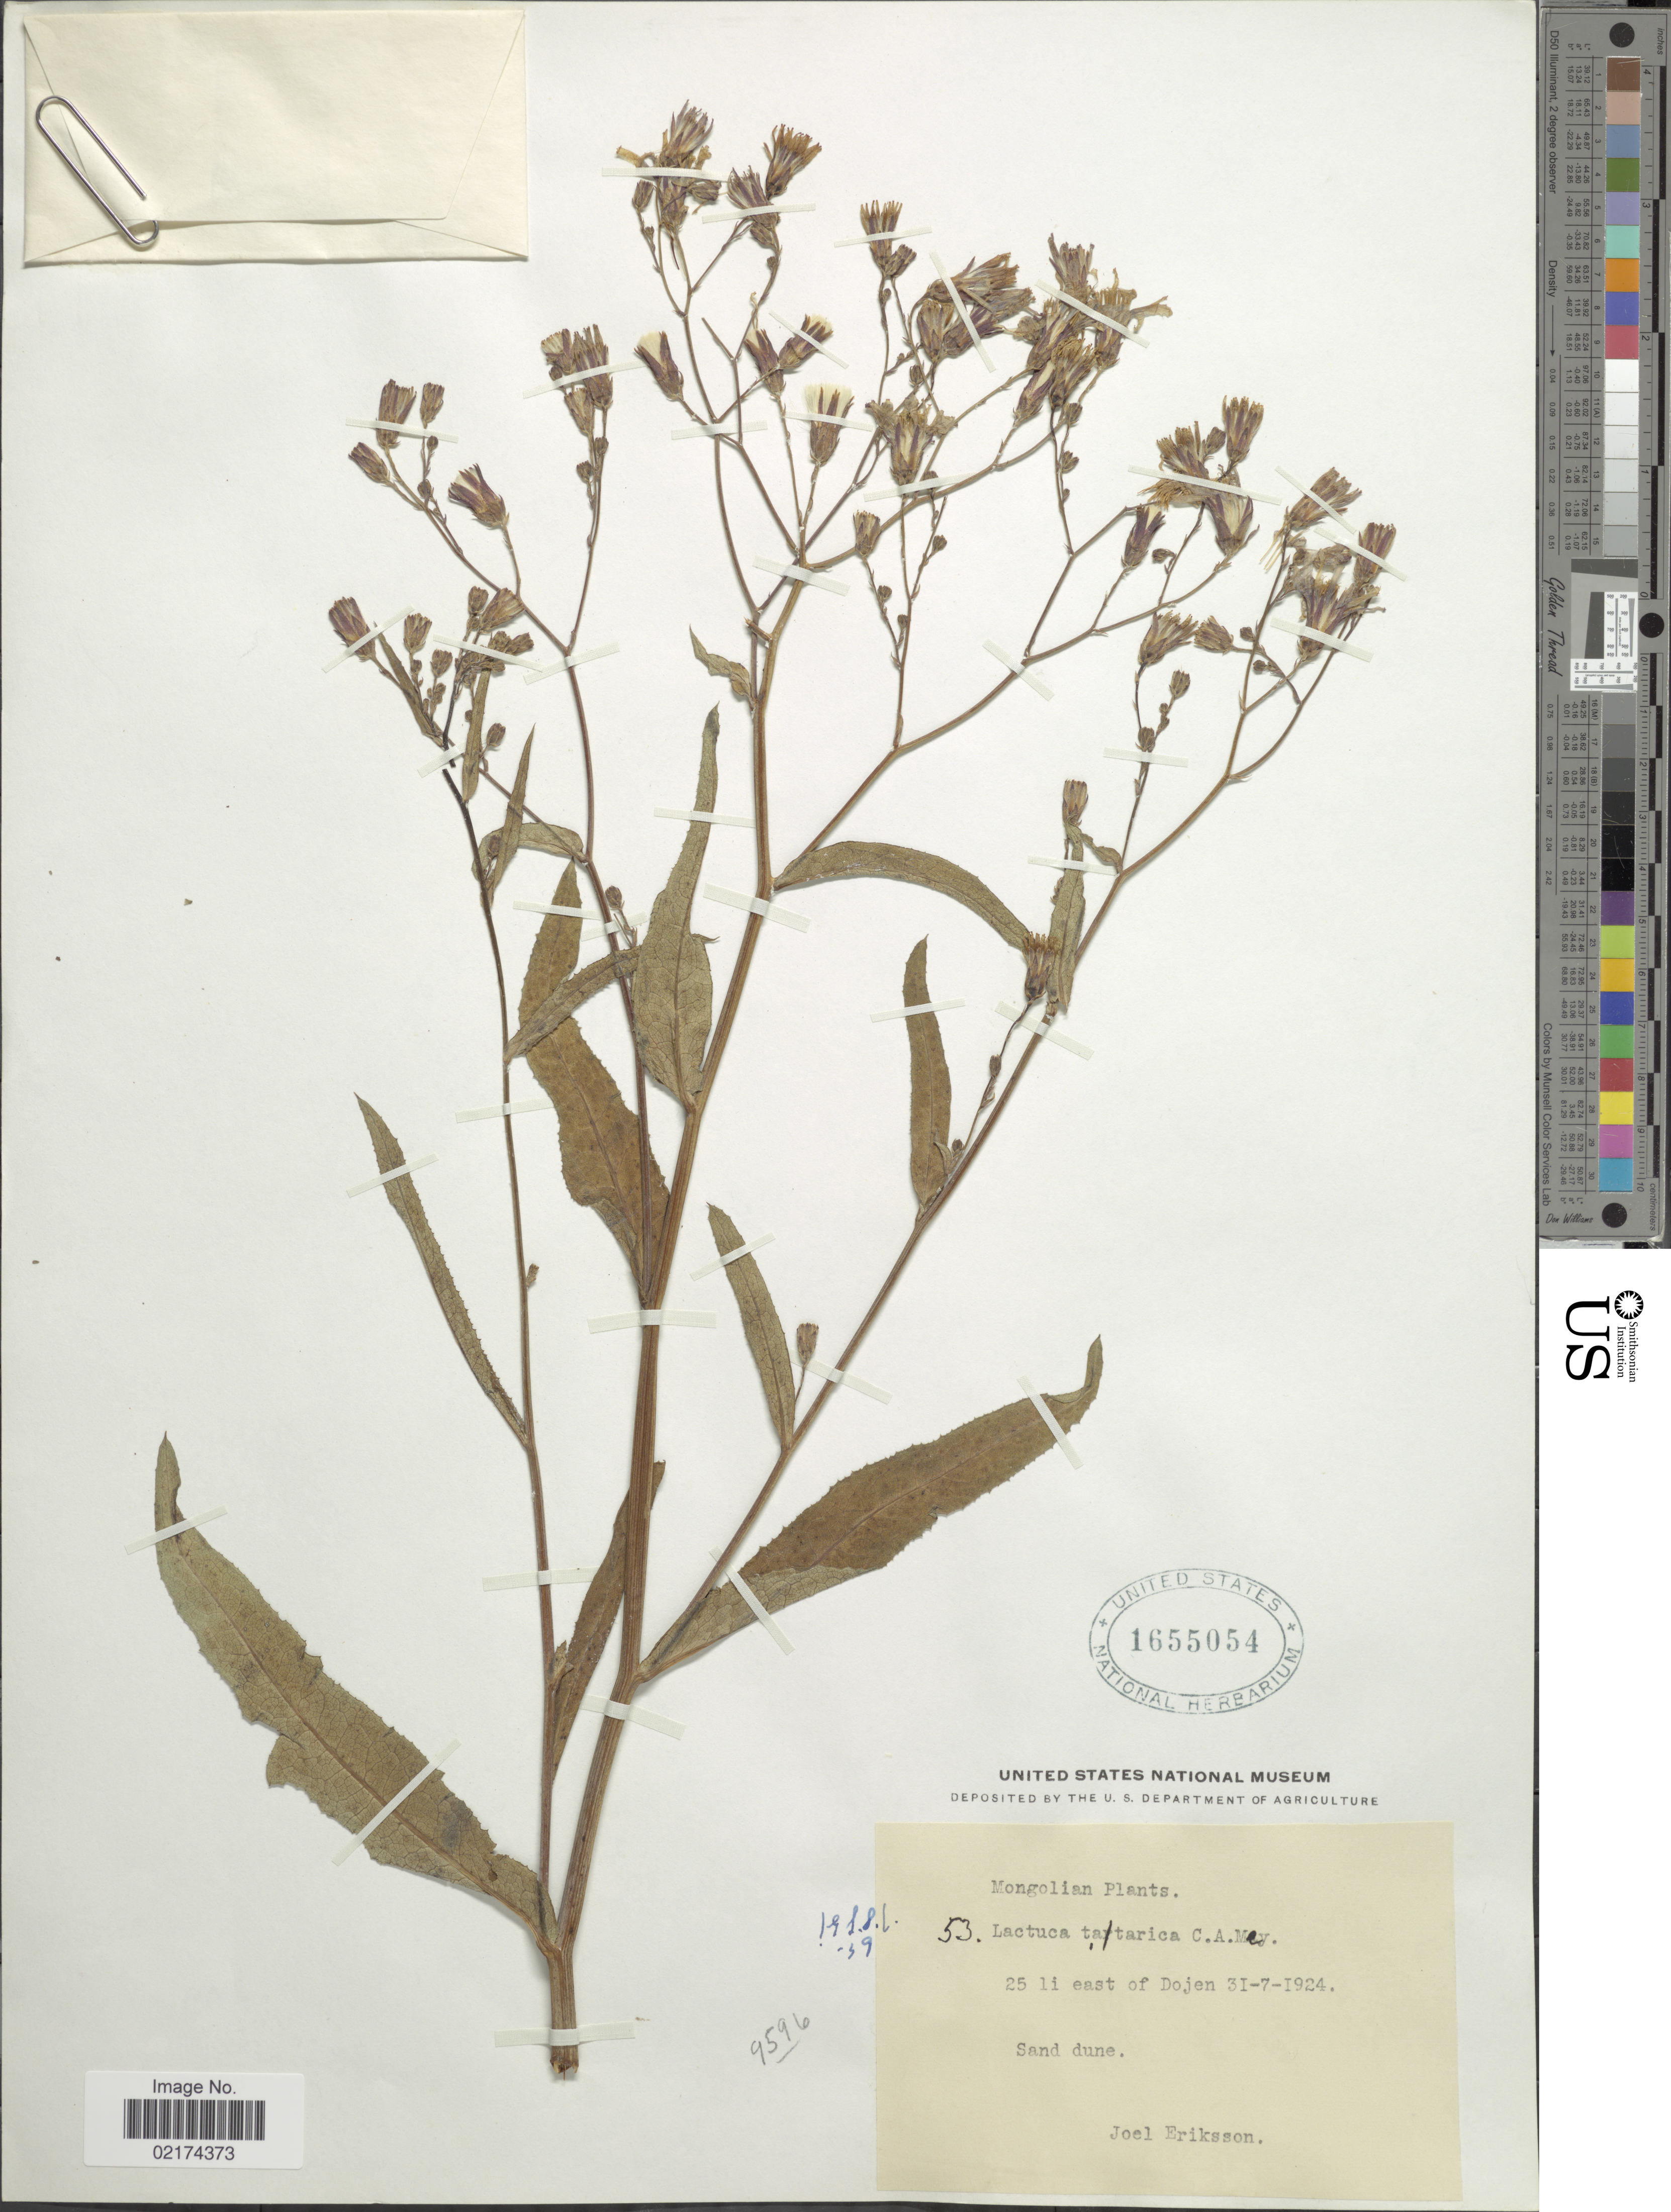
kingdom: Plantae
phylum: Tracheophyta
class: Magnoliopsida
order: Asterales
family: Asteraceae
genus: Lactuca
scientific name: Lactuca tatarica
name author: (L.) C.A. Mey.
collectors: J. Eriksson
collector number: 53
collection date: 1924-07-31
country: Mongolia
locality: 25 li east of Dojen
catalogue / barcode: US 1655054